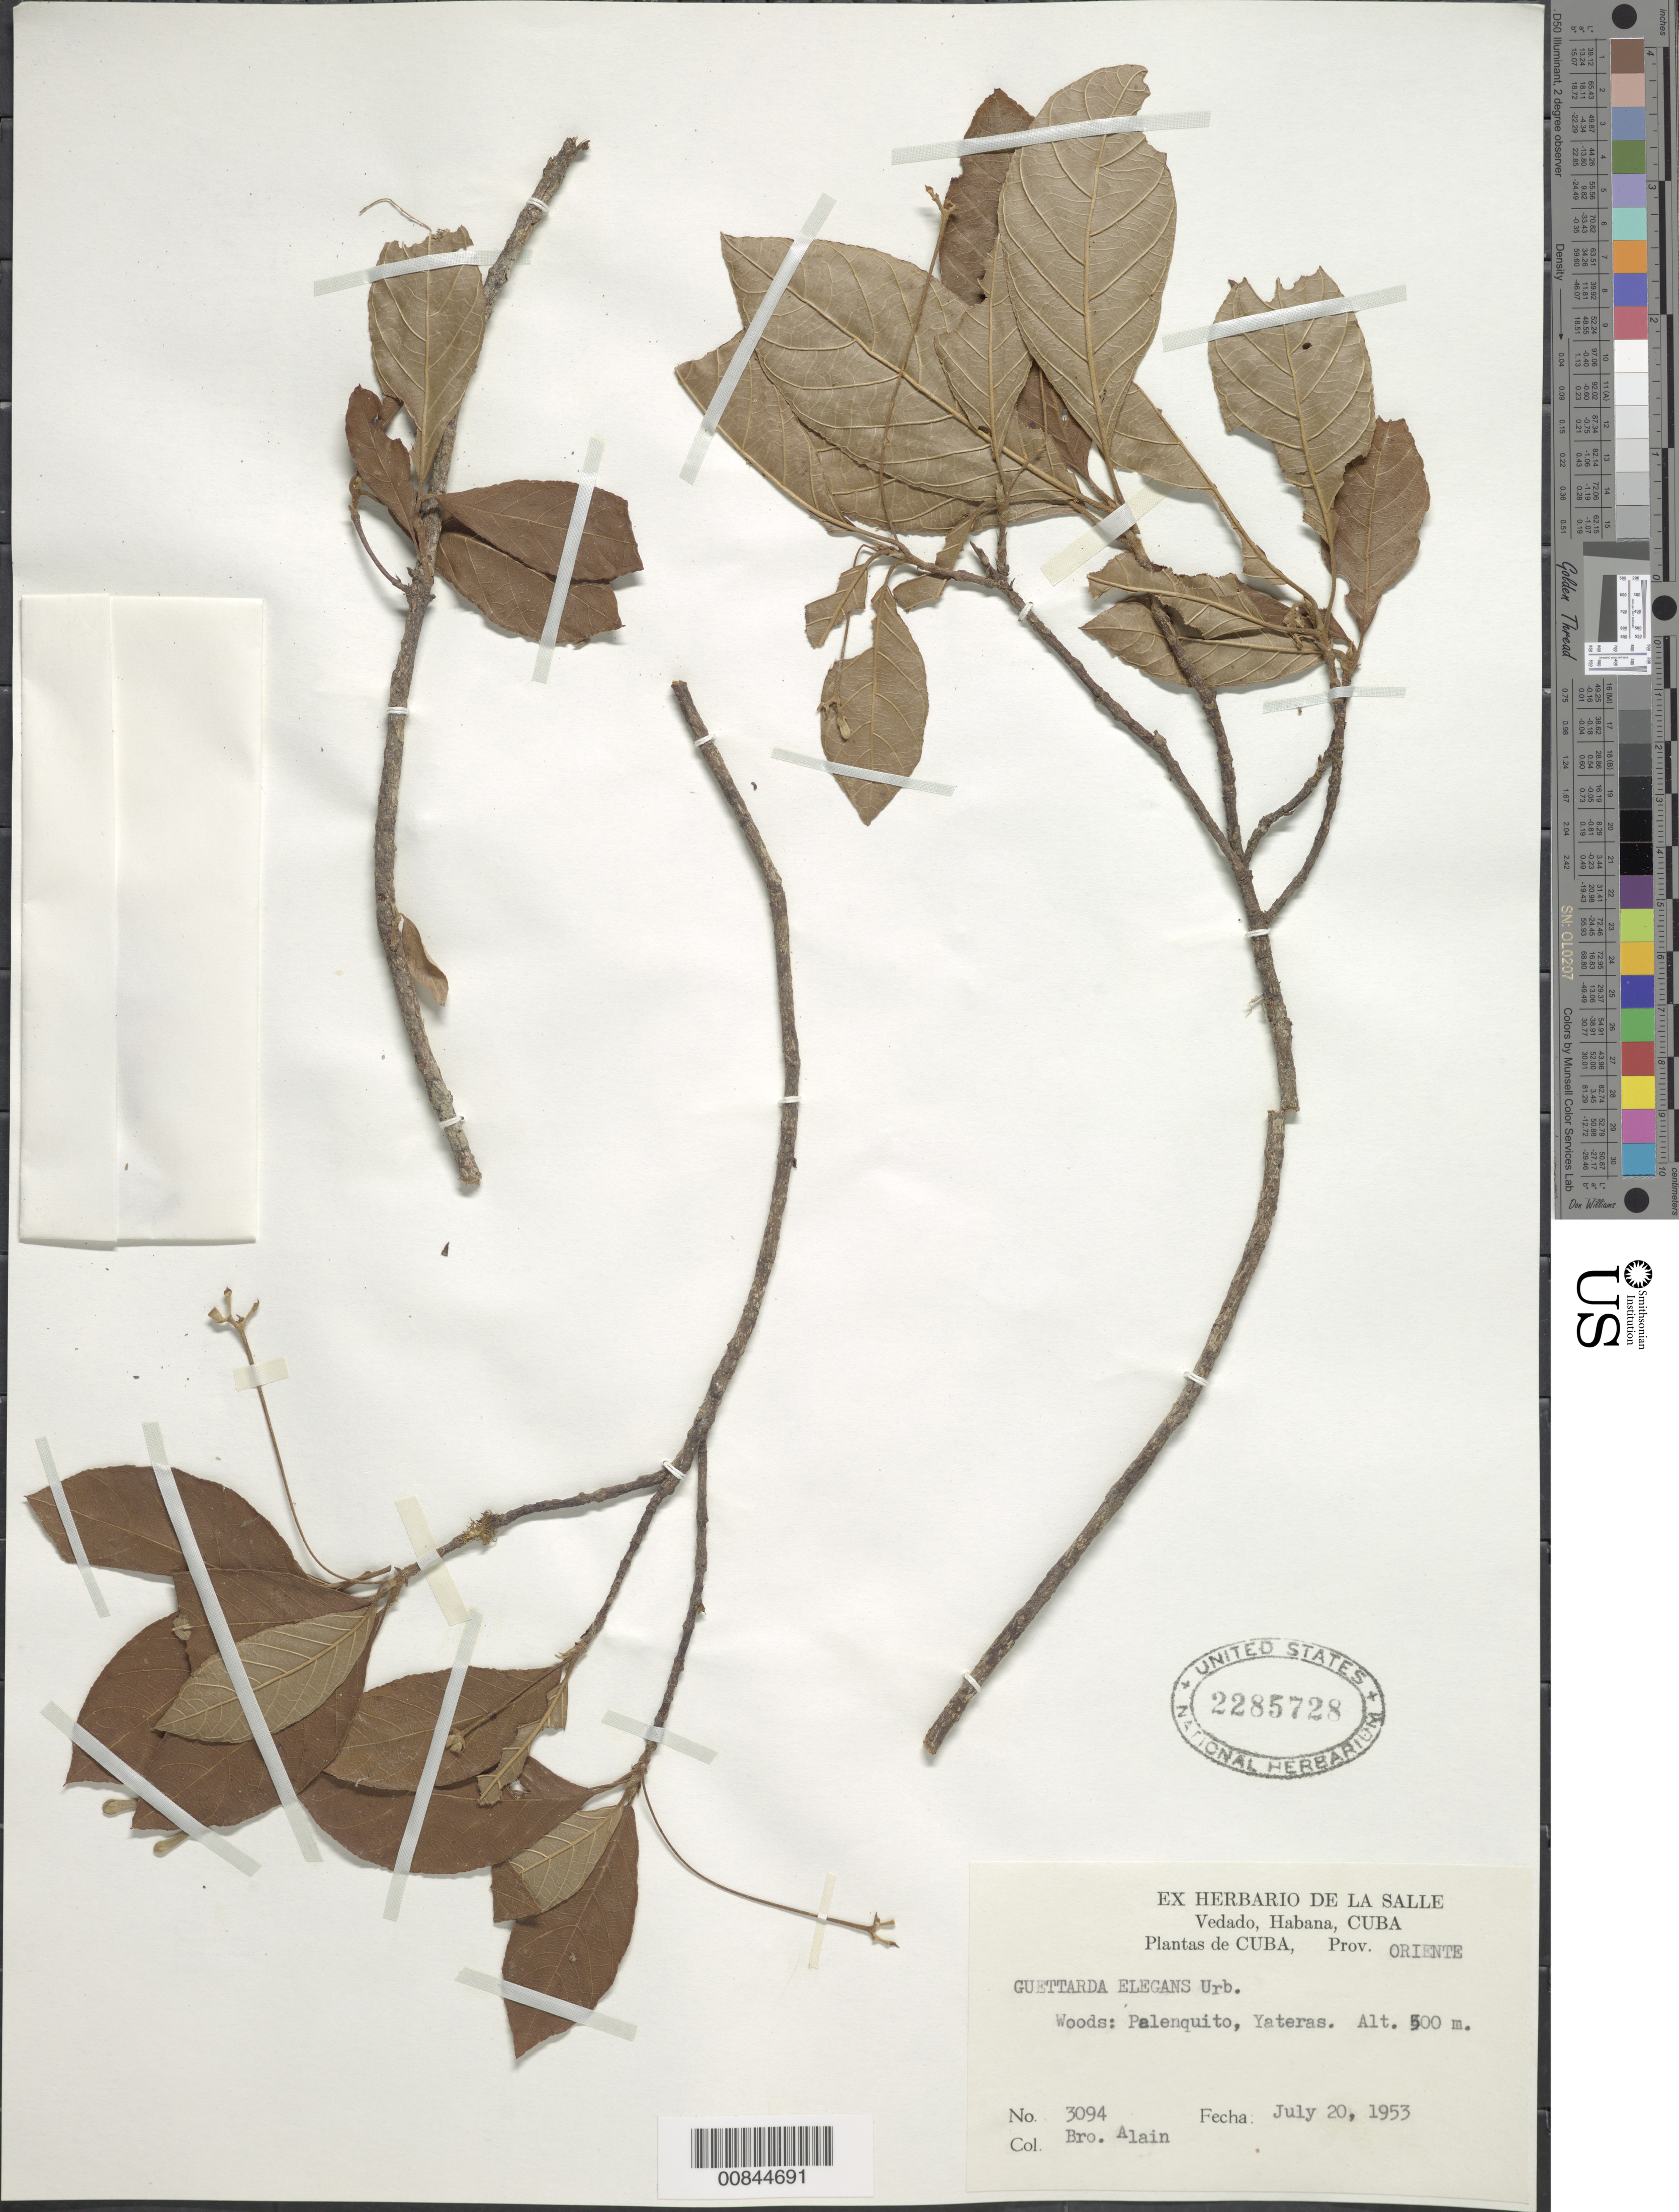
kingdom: Plantae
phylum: Tracheophyta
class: Magnoliopsida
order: Gentianales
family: Rubiaceae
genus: Guettarda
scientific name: Guettarda elegans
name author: Urb.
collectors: A. H. Liogier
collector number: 3094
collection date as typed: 20 Jul 1953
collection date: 1953-07-20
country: Cuba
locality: Palenquito, Yateras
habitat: Woods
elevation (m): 500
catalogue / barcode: US 2285728